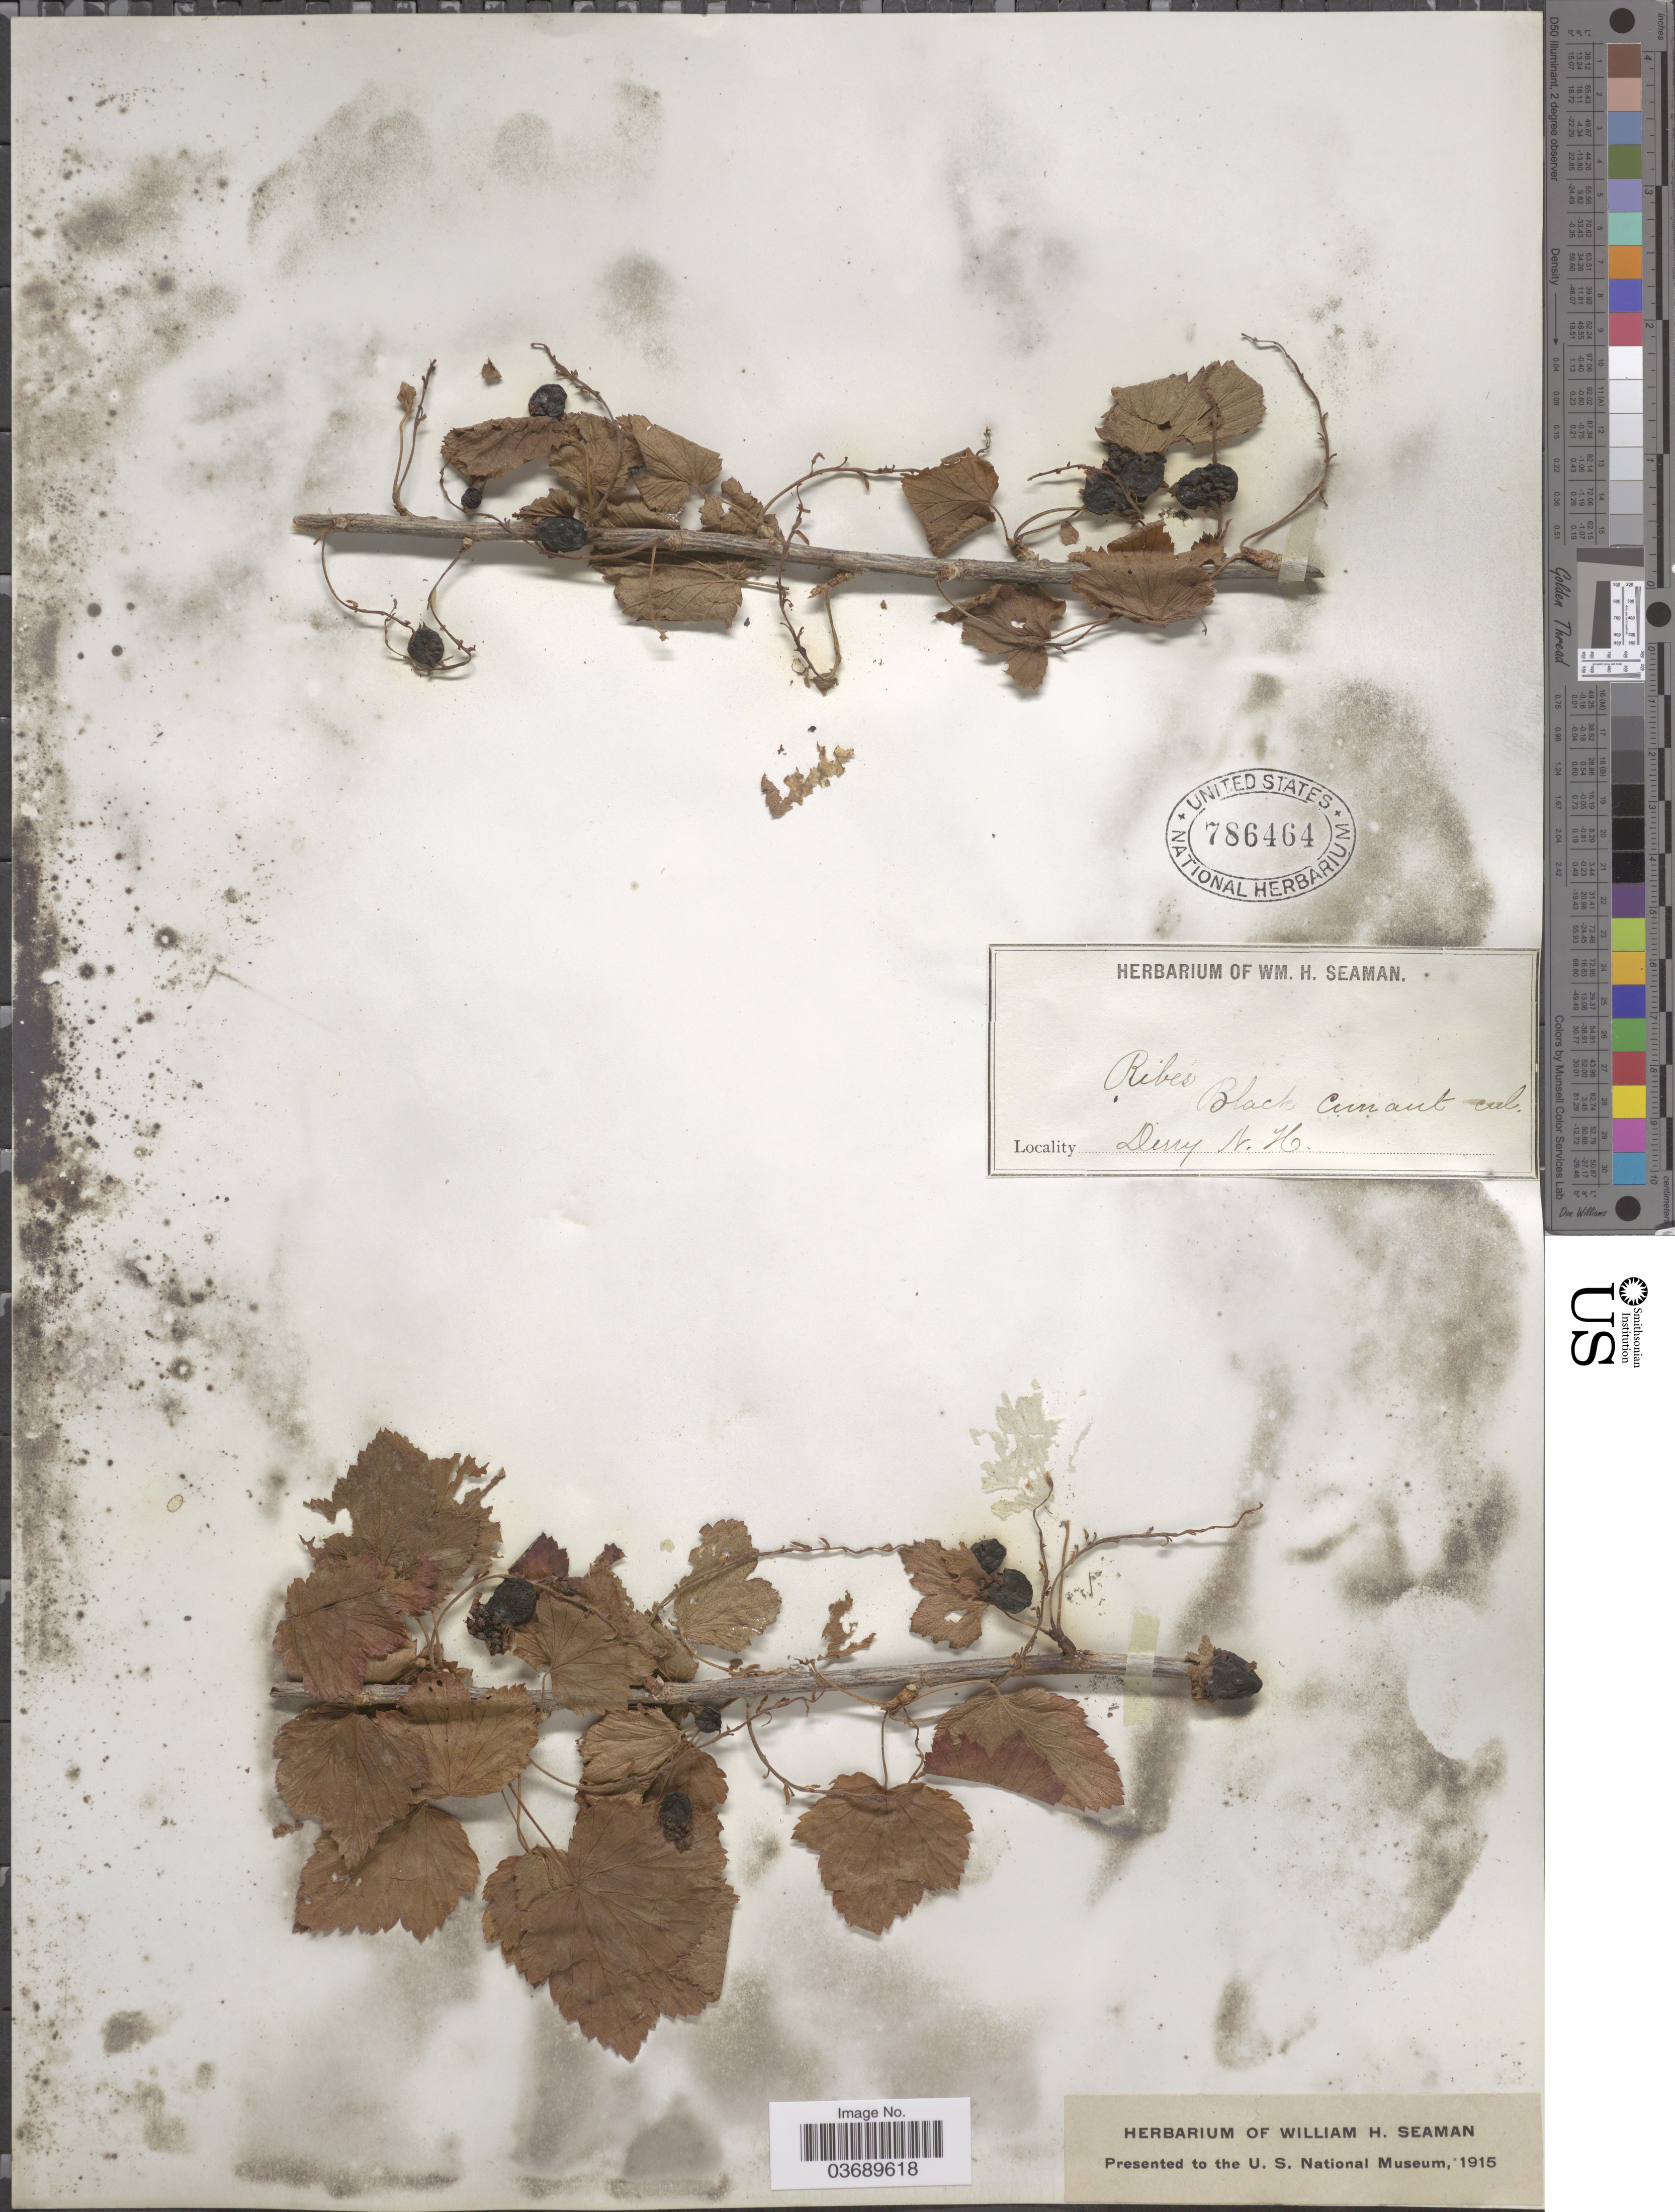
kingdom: Plantae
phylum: Tracheophyta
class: Magnoliopsida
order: Saxifragales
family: Grossulariaceae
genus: Ribes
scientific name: Ribes sp.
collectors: Ex herb. W. H. Seaman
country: United States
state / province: New Hampshire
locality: Derry.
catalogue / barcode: US 786464